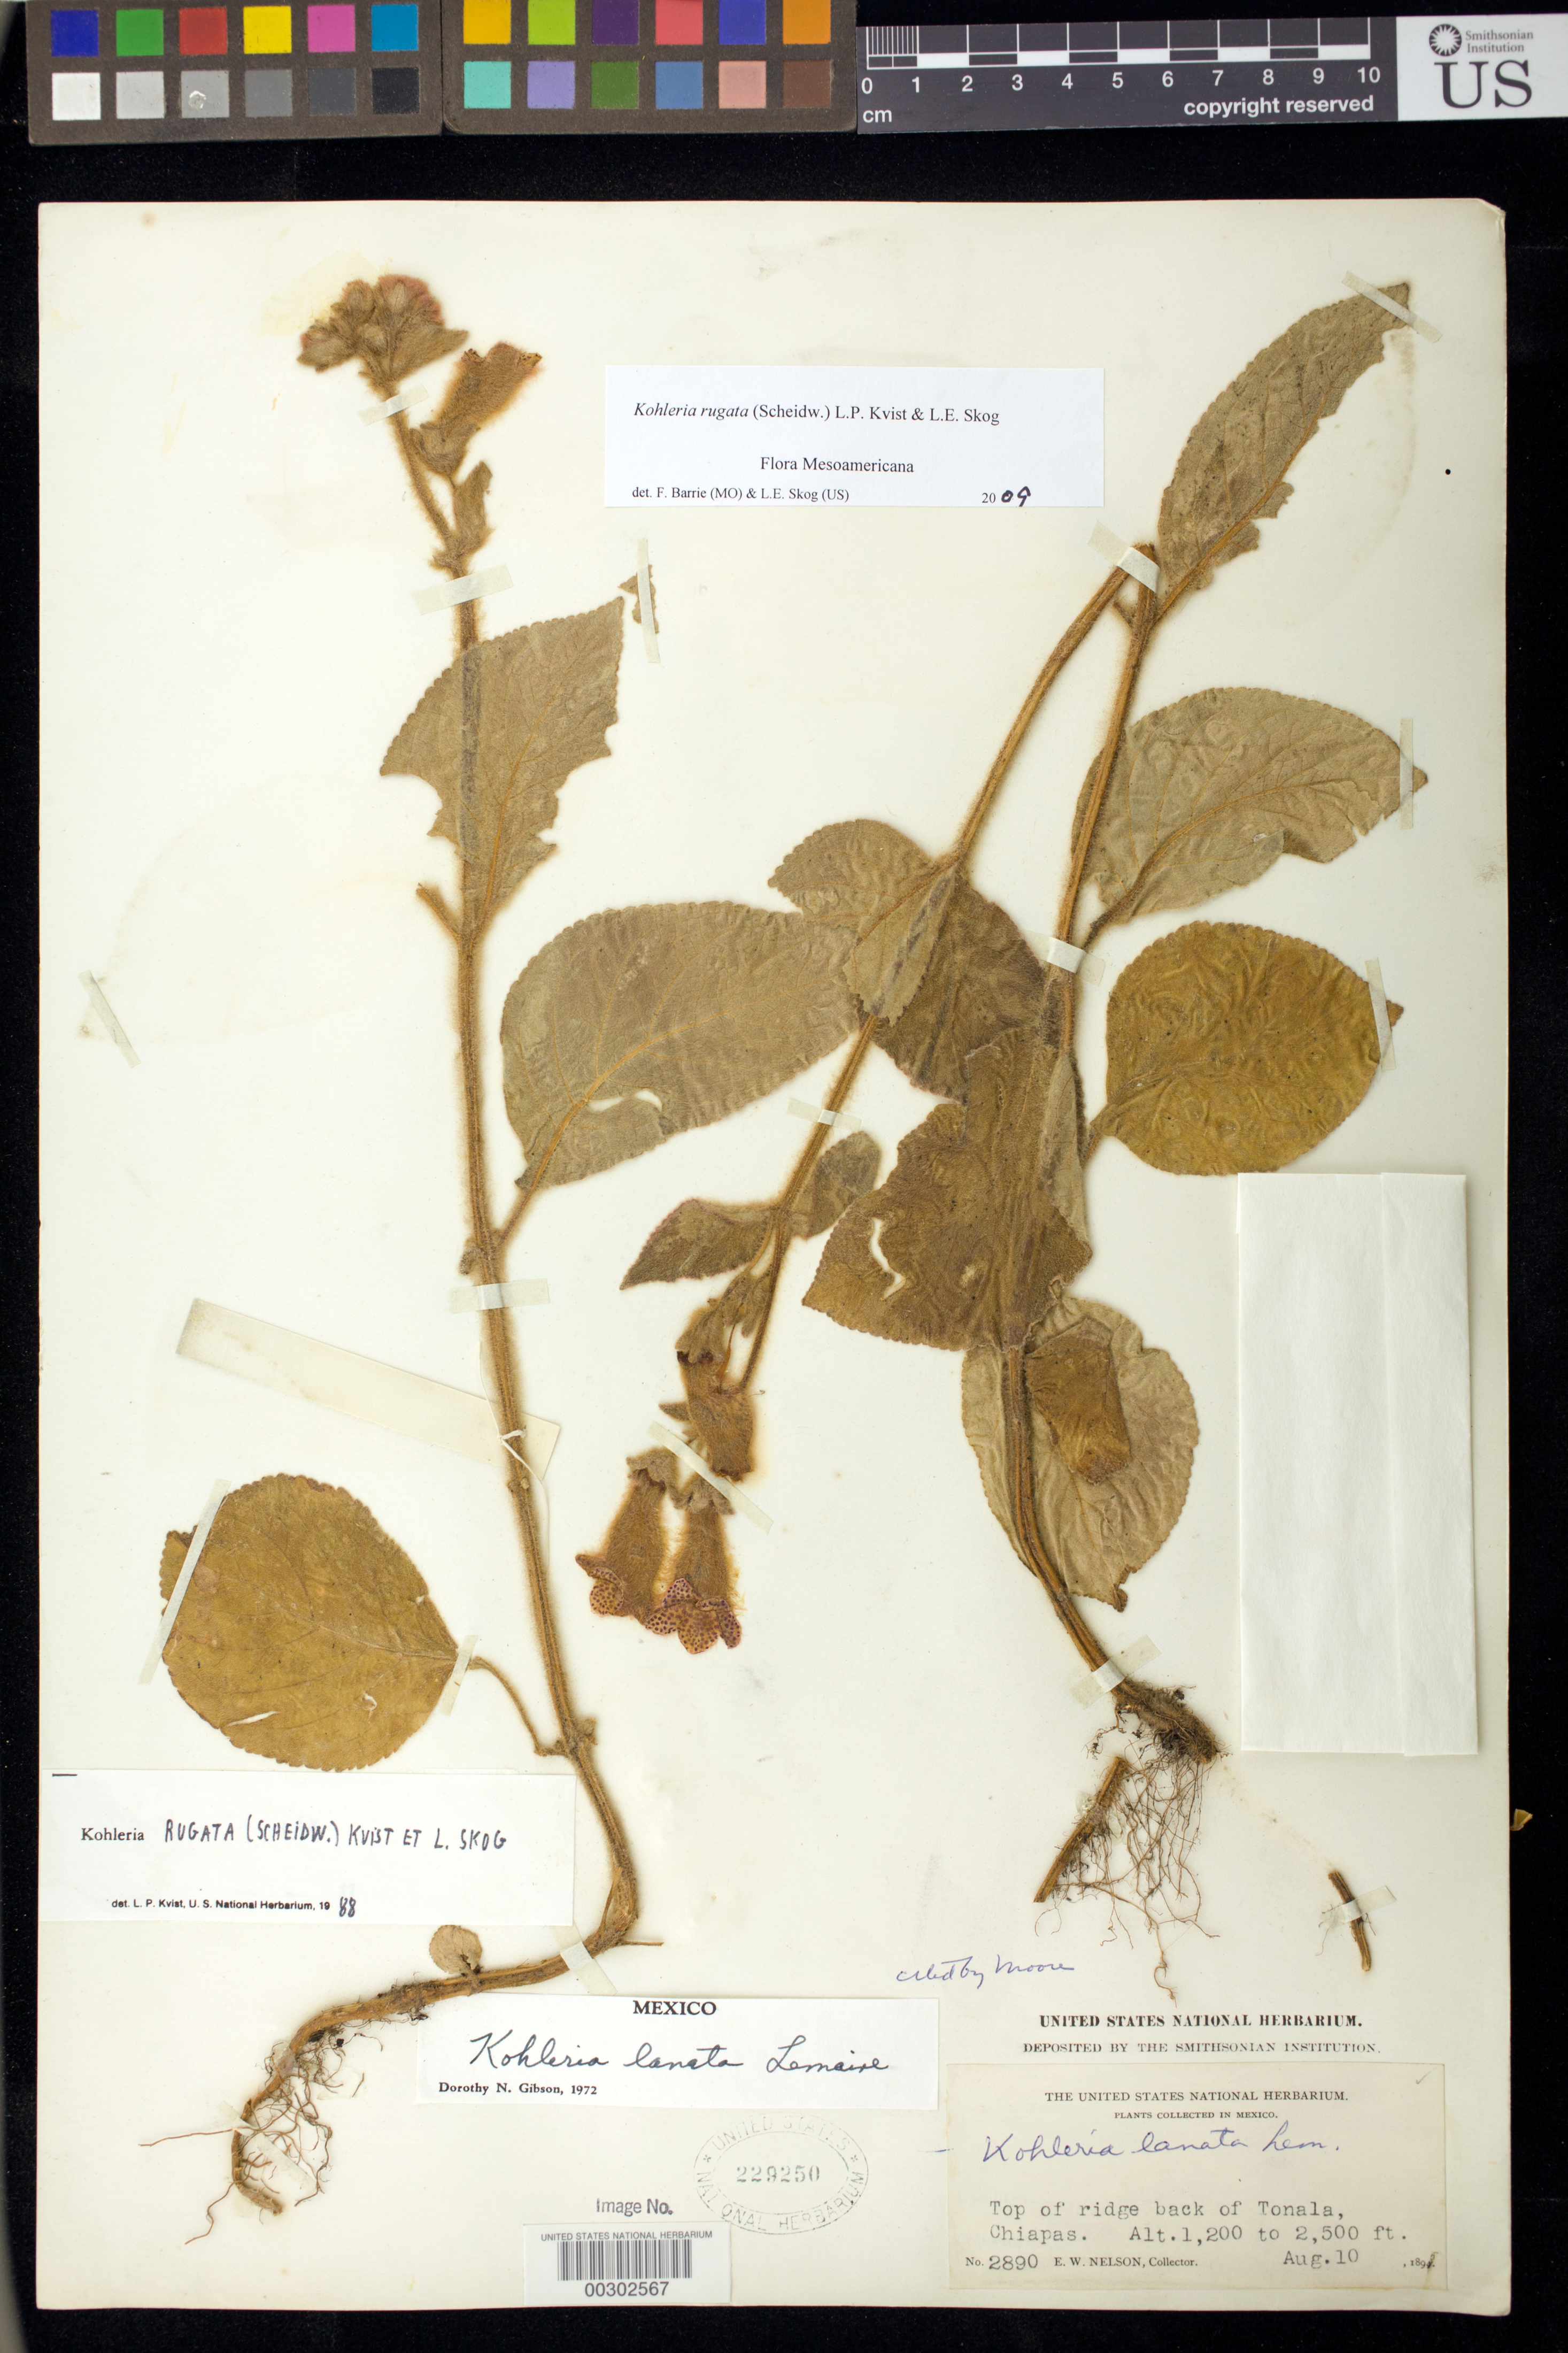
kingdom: Plantae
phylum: Tracheophyta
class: Magnoliopsida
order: Lamiales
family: Gesneriaceae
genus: Kohleria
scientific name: Kohleria rugata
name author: (Scheidw.) L.P. Kvist & L.E. Skog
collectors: E. W. Nelson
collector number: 2890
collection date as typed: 10 Aug 1895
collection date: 1895-08-10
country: Mexico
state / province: Chiapas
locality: Top of ridge back of Tonala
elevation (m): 366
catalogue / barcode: US 229250